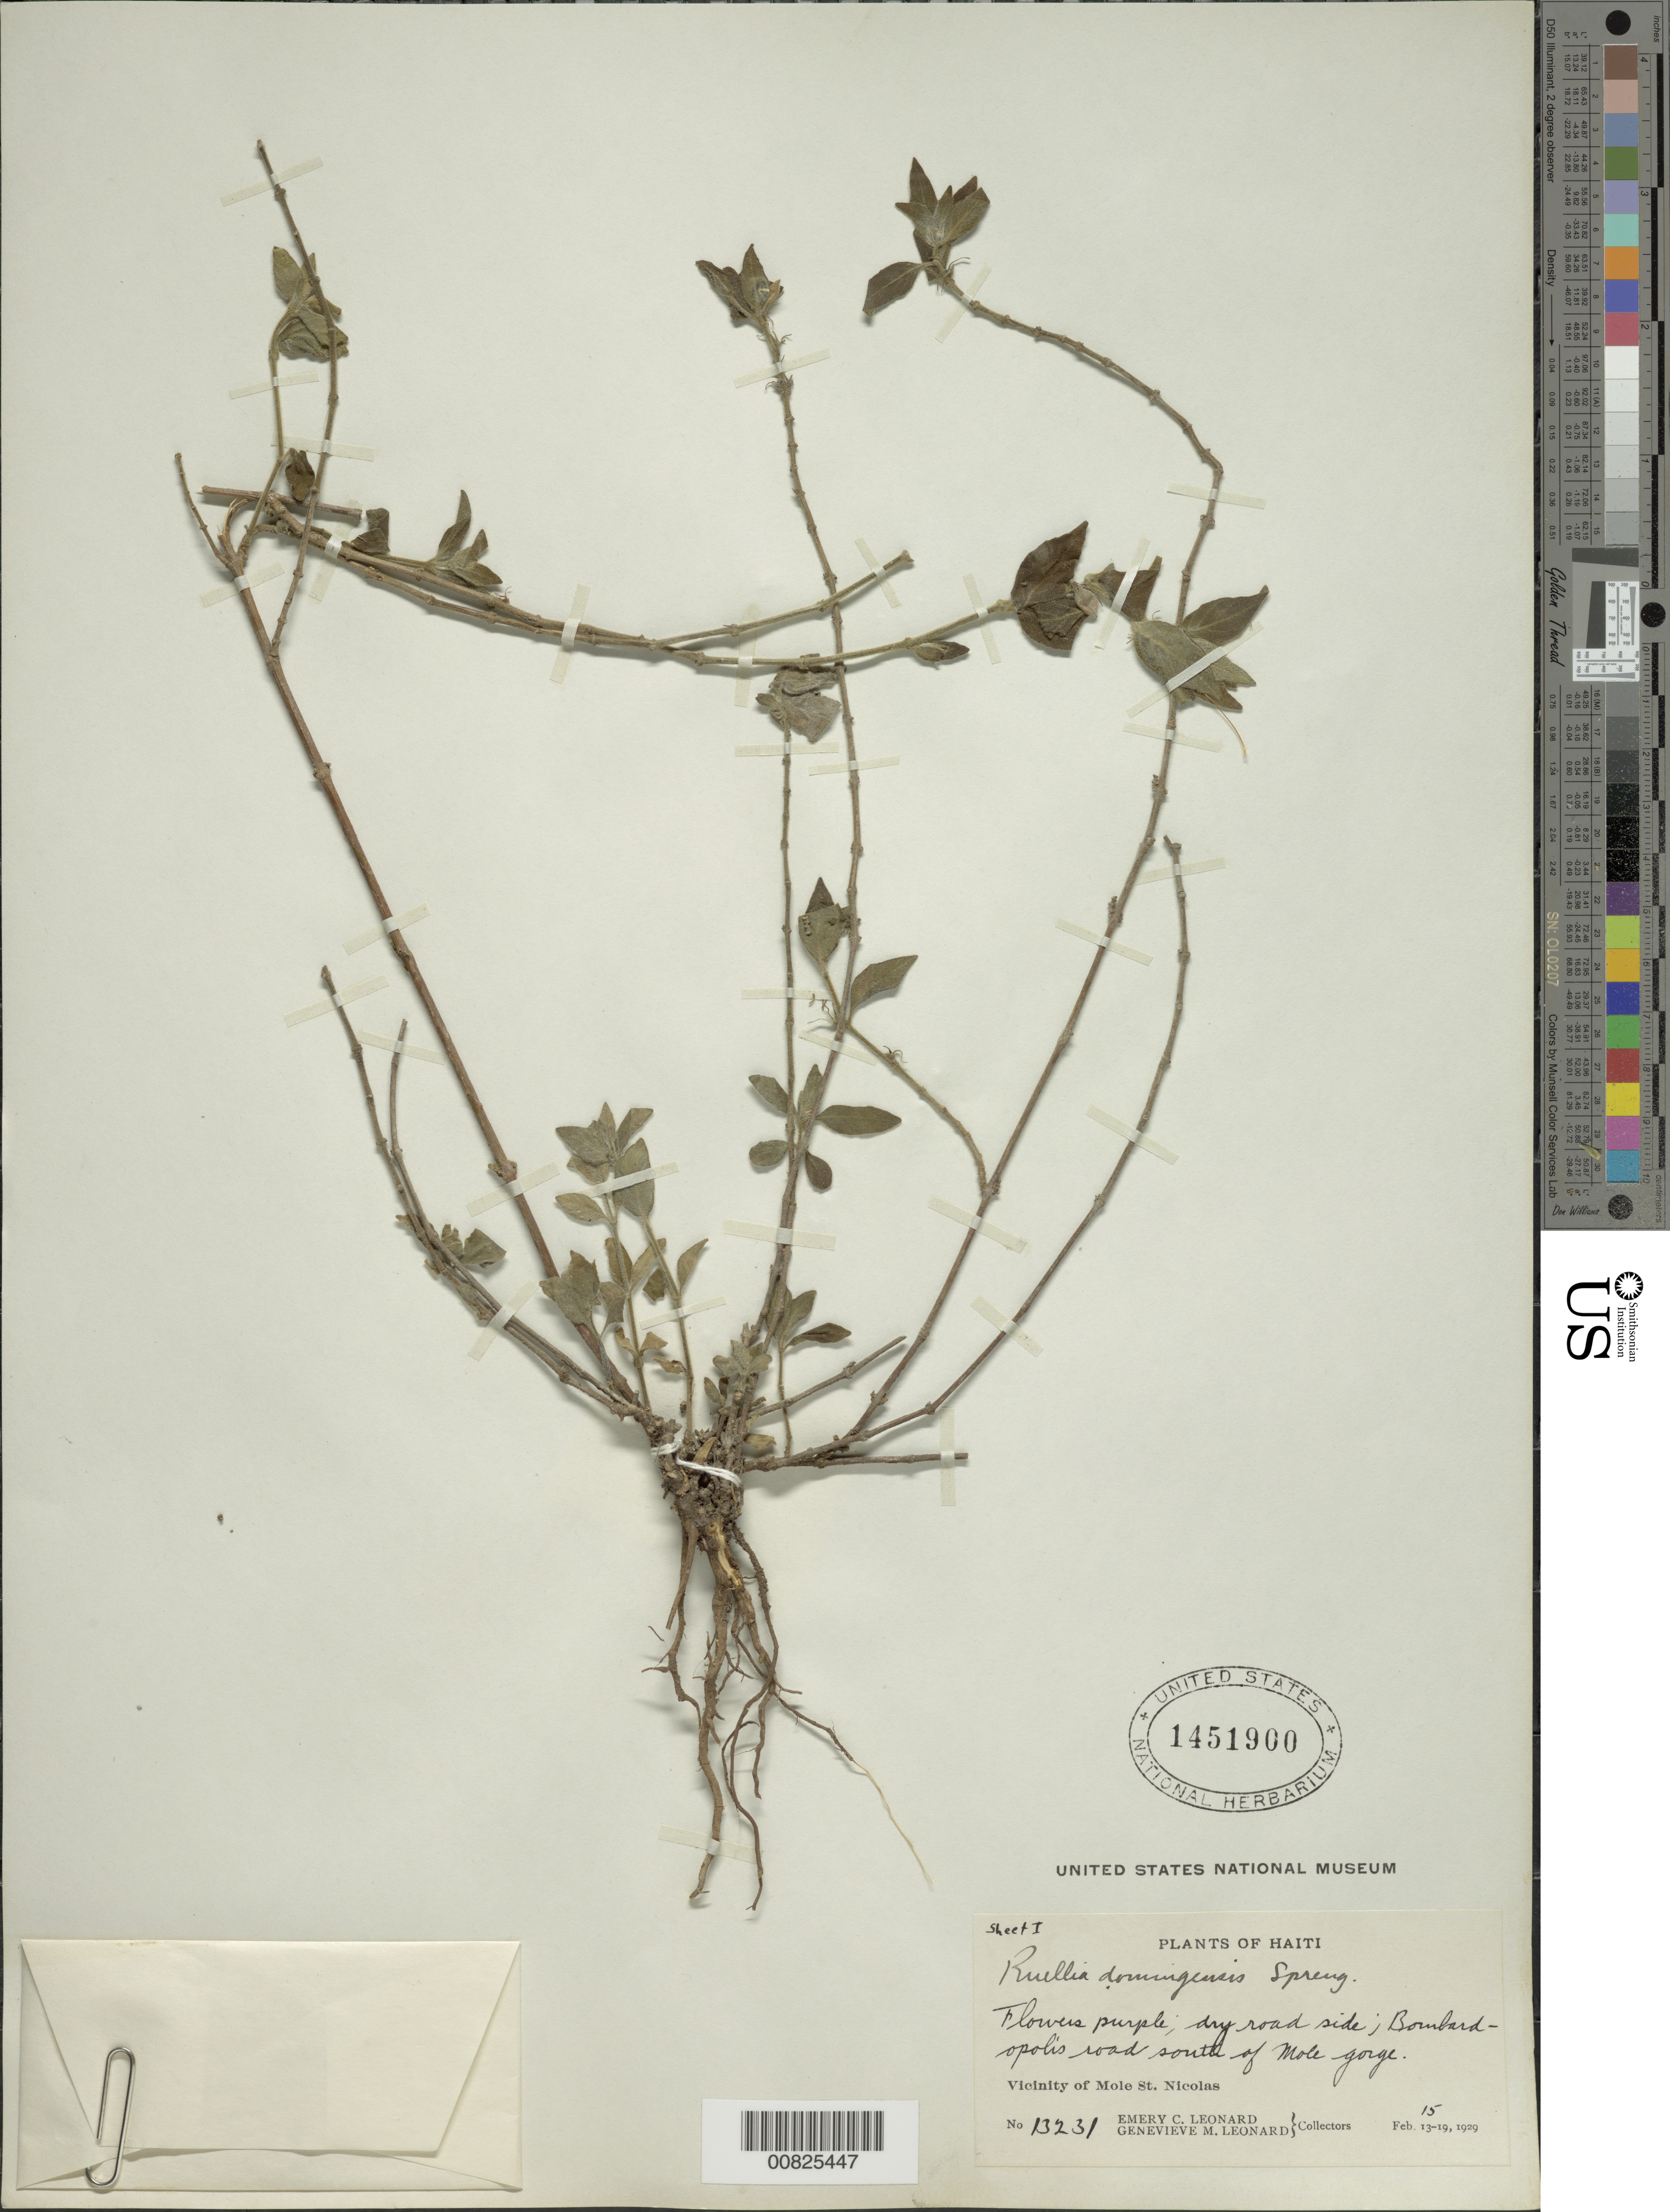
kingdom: Plantae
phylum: Tracheophyta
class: Magnoliopsida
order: Lamiales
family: Acanthaceae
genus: Ruellia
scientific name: Ruellia domingensis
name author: Spreng. ex Nees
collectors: E. C. Leonard & G. M. Leonard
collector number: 13231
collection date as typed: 15 Feb 1929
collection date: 1929-02-15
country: Haiti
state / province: Nord-Ouest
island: Hispaniola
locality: Vicinity of Mole St. Nicolas, Bombardopolis Road, S of Mole Gorge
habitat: Dry roadside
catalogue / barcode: US 1451900